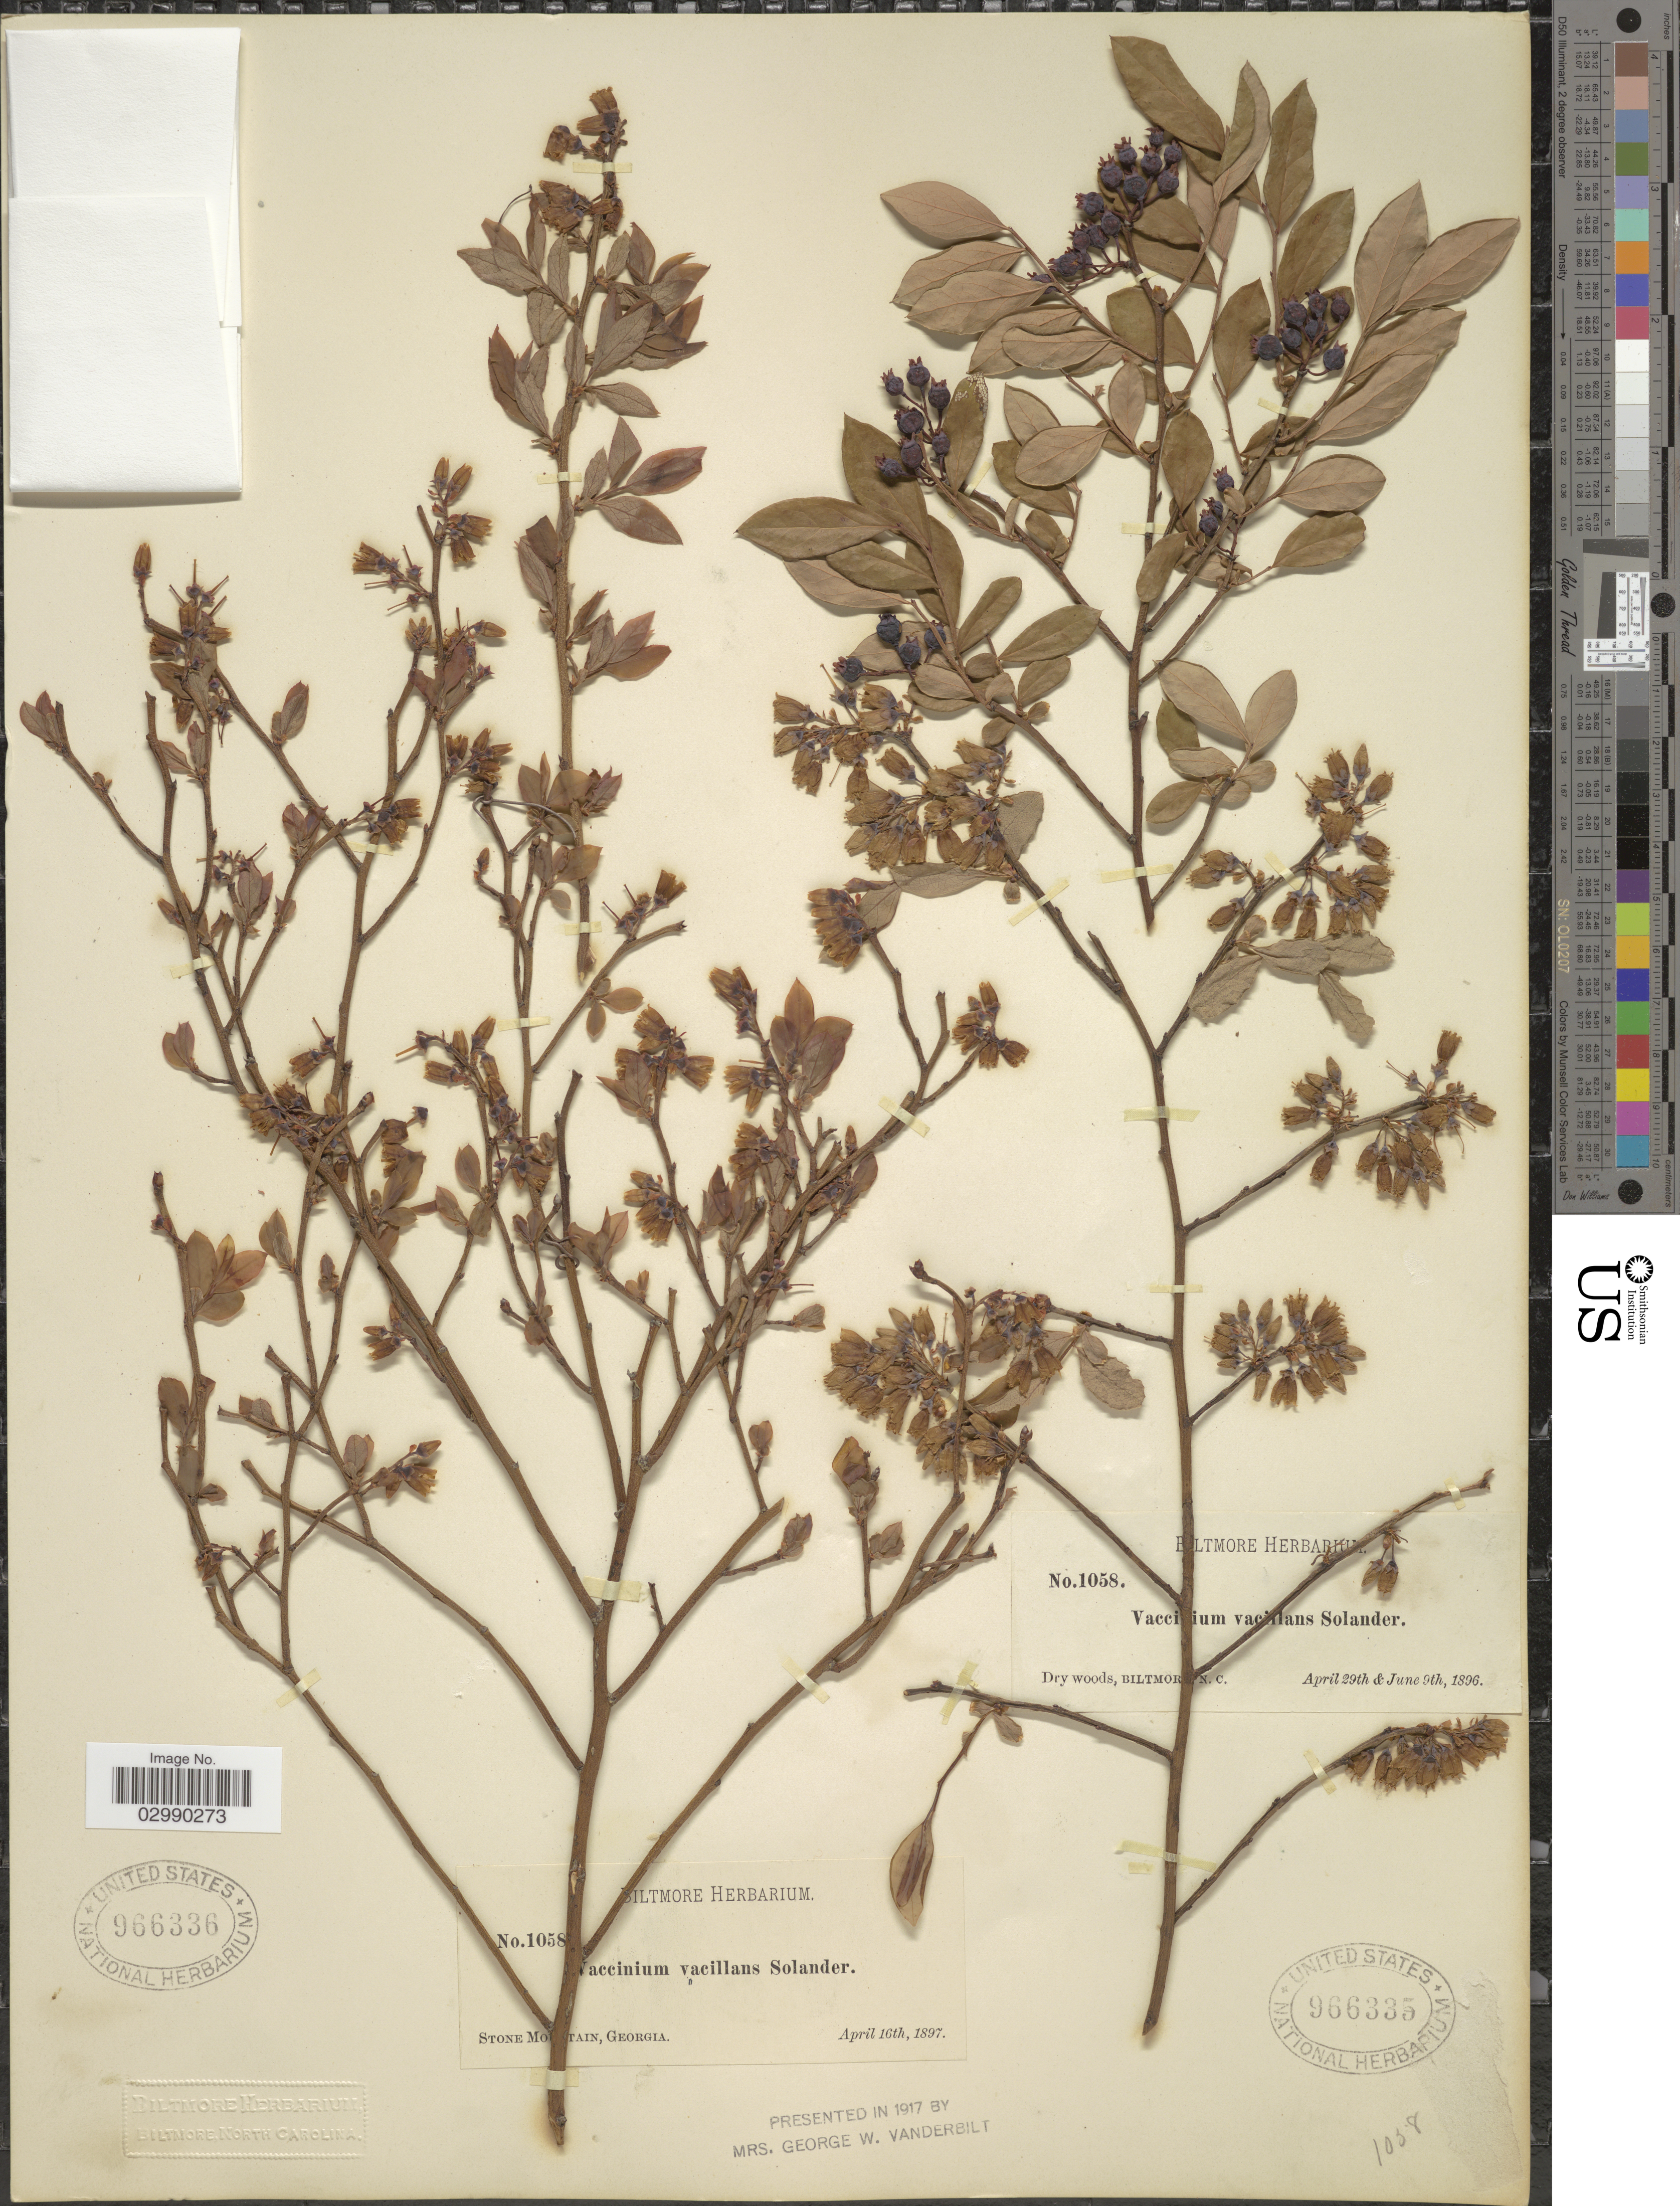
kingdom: Plantae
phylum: Tracheophyta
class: Magnoliopsida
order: Ericales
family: Ericaceae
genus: Vaccinium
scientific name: Vaccinium vacillans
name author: Kalm ex Torr.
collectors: ex herb. Biltmore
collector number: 1058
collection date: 1897-04-16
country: United States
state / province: Georgia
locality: Stone Mountain.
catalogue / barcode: US 966336